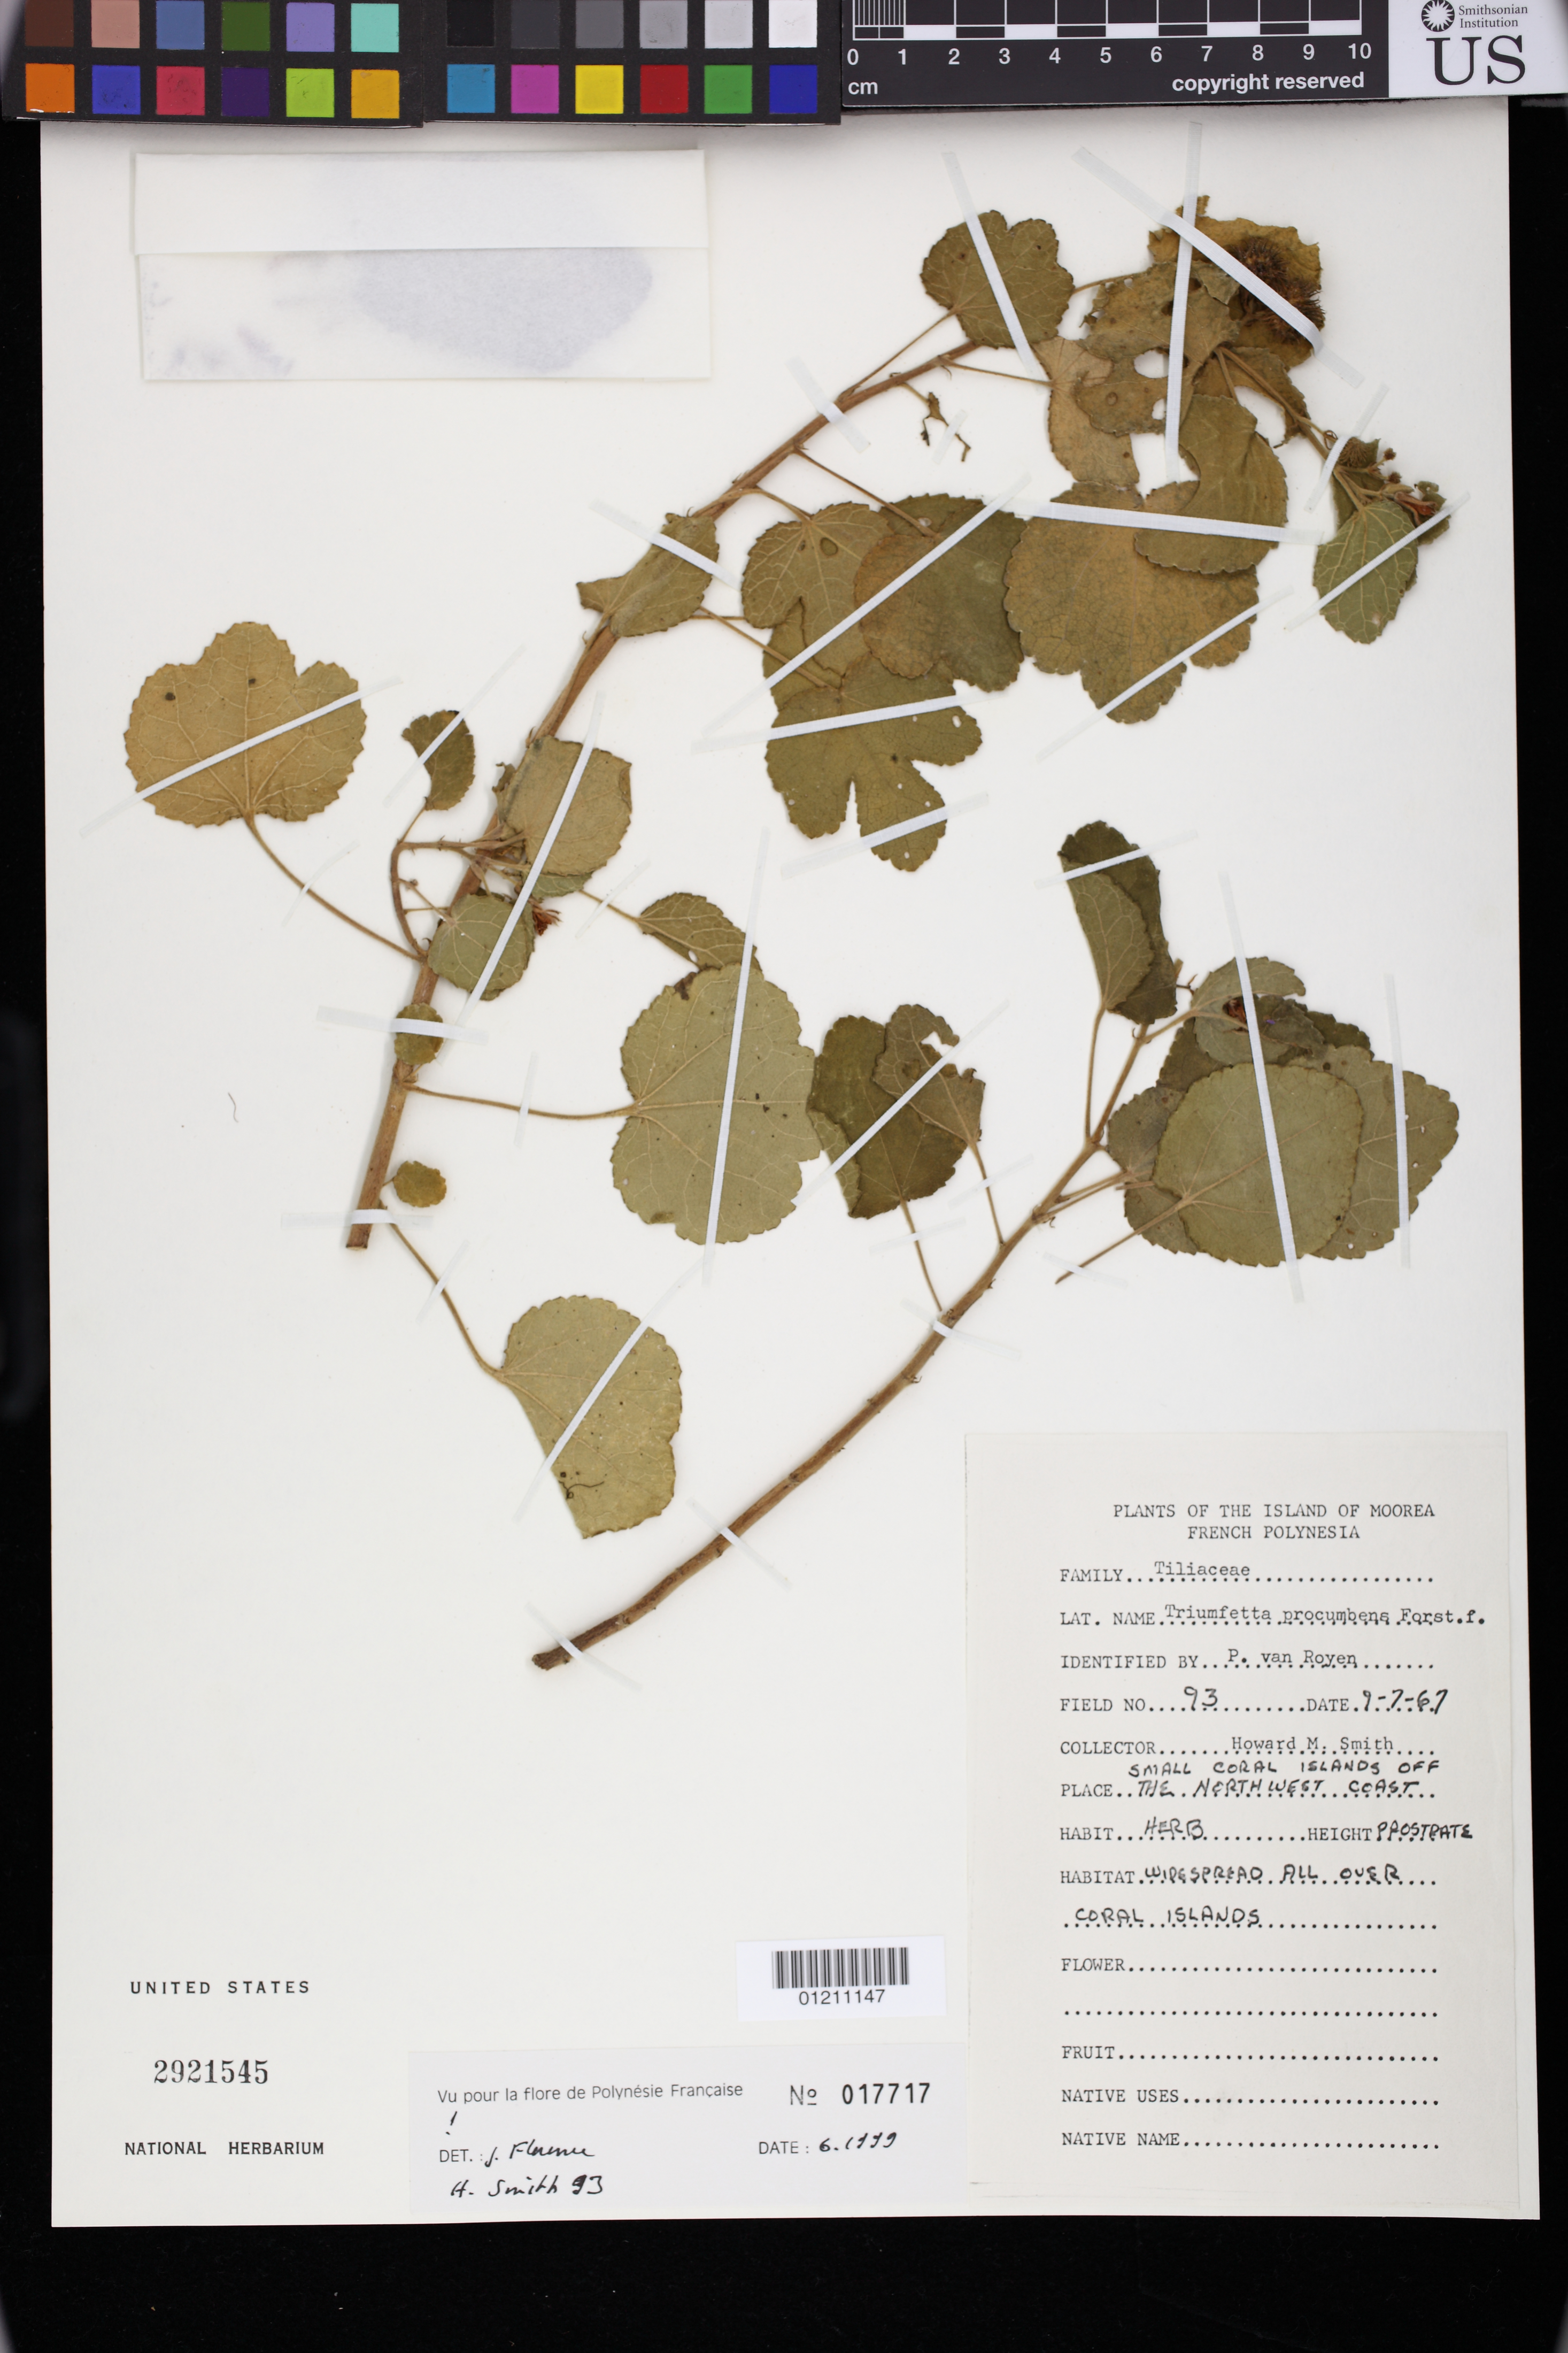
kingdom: Plantae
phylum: Tracheophyta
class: Magnoliopsida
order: Malvales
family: Malvaceae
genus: Triumfetta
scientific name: Triumfetta procumbens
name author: G. Forst.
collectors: H. M. Smith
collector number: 93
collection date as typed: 09 Jul 1967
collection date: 1967-07-09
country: French Polynesia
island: Moorea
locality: Island of Moorea, French Polynesia. Small coral islands off the northwest coast.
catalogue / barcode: US 2921545